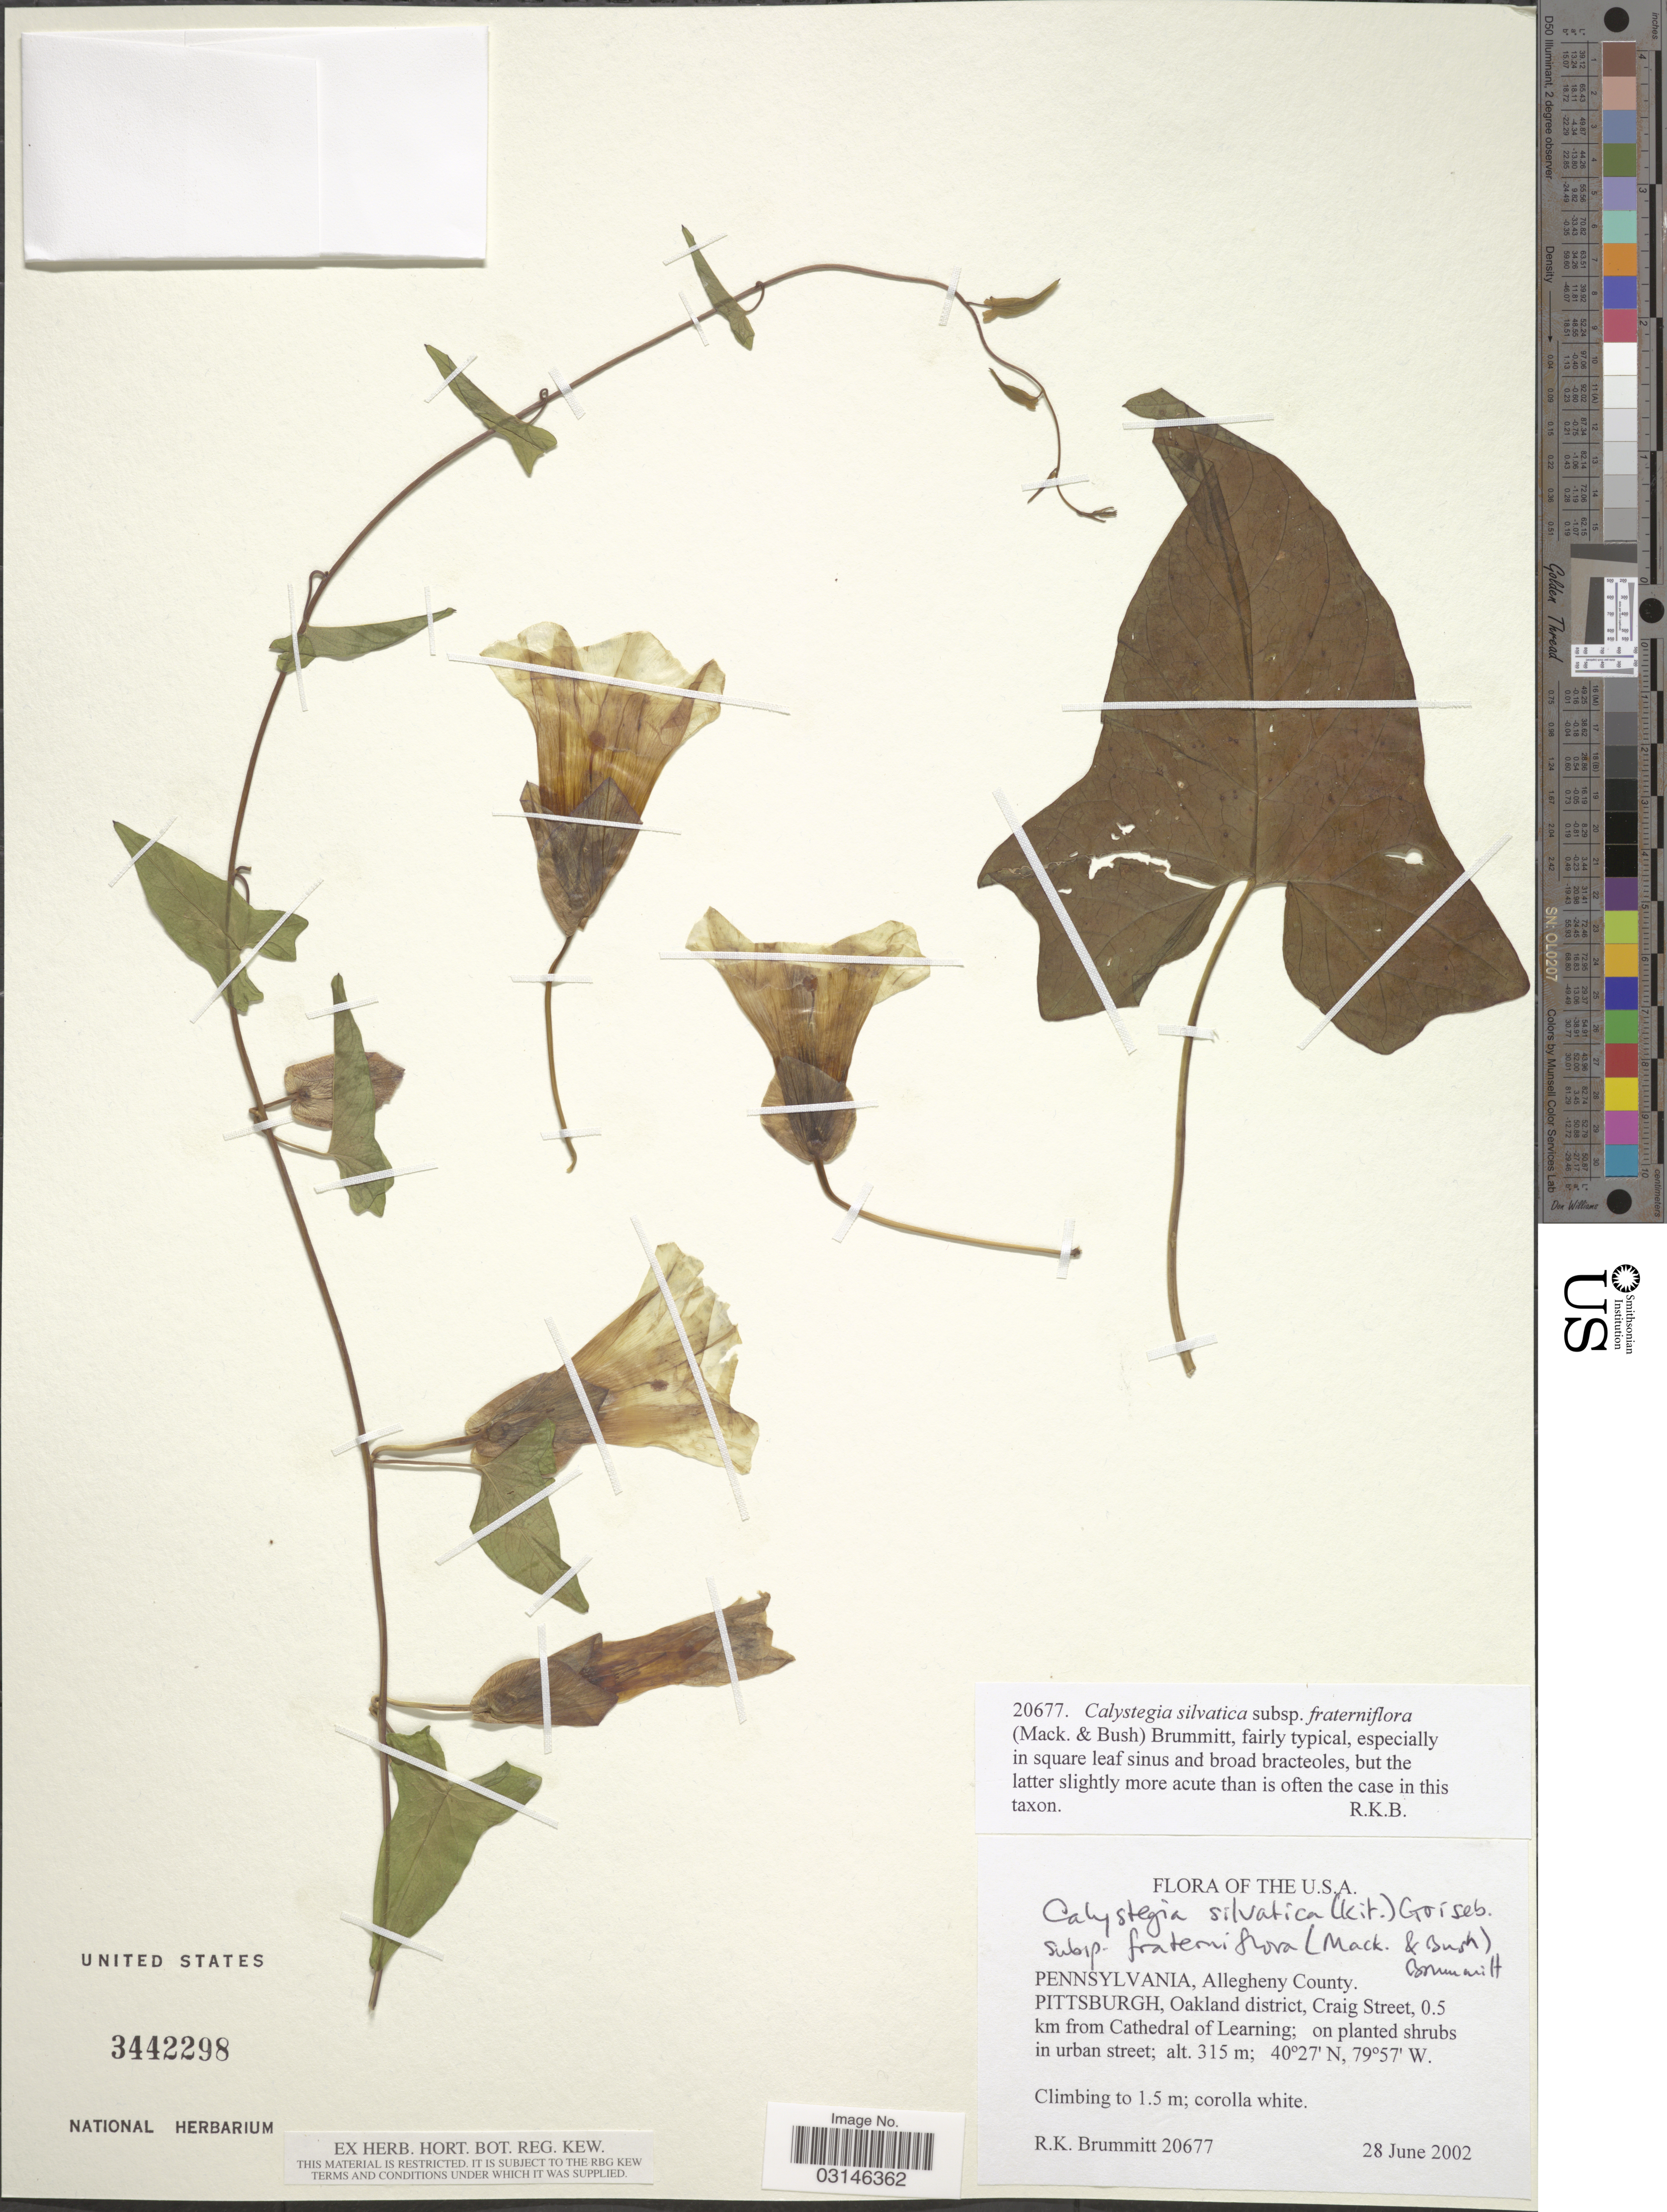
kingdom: Plantae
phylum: Tracheophyta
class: Magnoliopsida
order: Solanales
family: Convolvulaceae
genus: Calystegia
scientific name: Calystegia silvatica subsp. fraterniflora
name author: (Mack. & Bush) Brummitt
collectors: R. K. Brummitt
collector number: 20677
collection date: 2002-06-28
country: United States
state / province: Pennsylvania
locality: Allegheny County, Pittsburgh, Oakland district, Craig Street, 0.5 km from Cathedral of Learning.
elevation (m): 315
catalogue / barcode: US 3442298